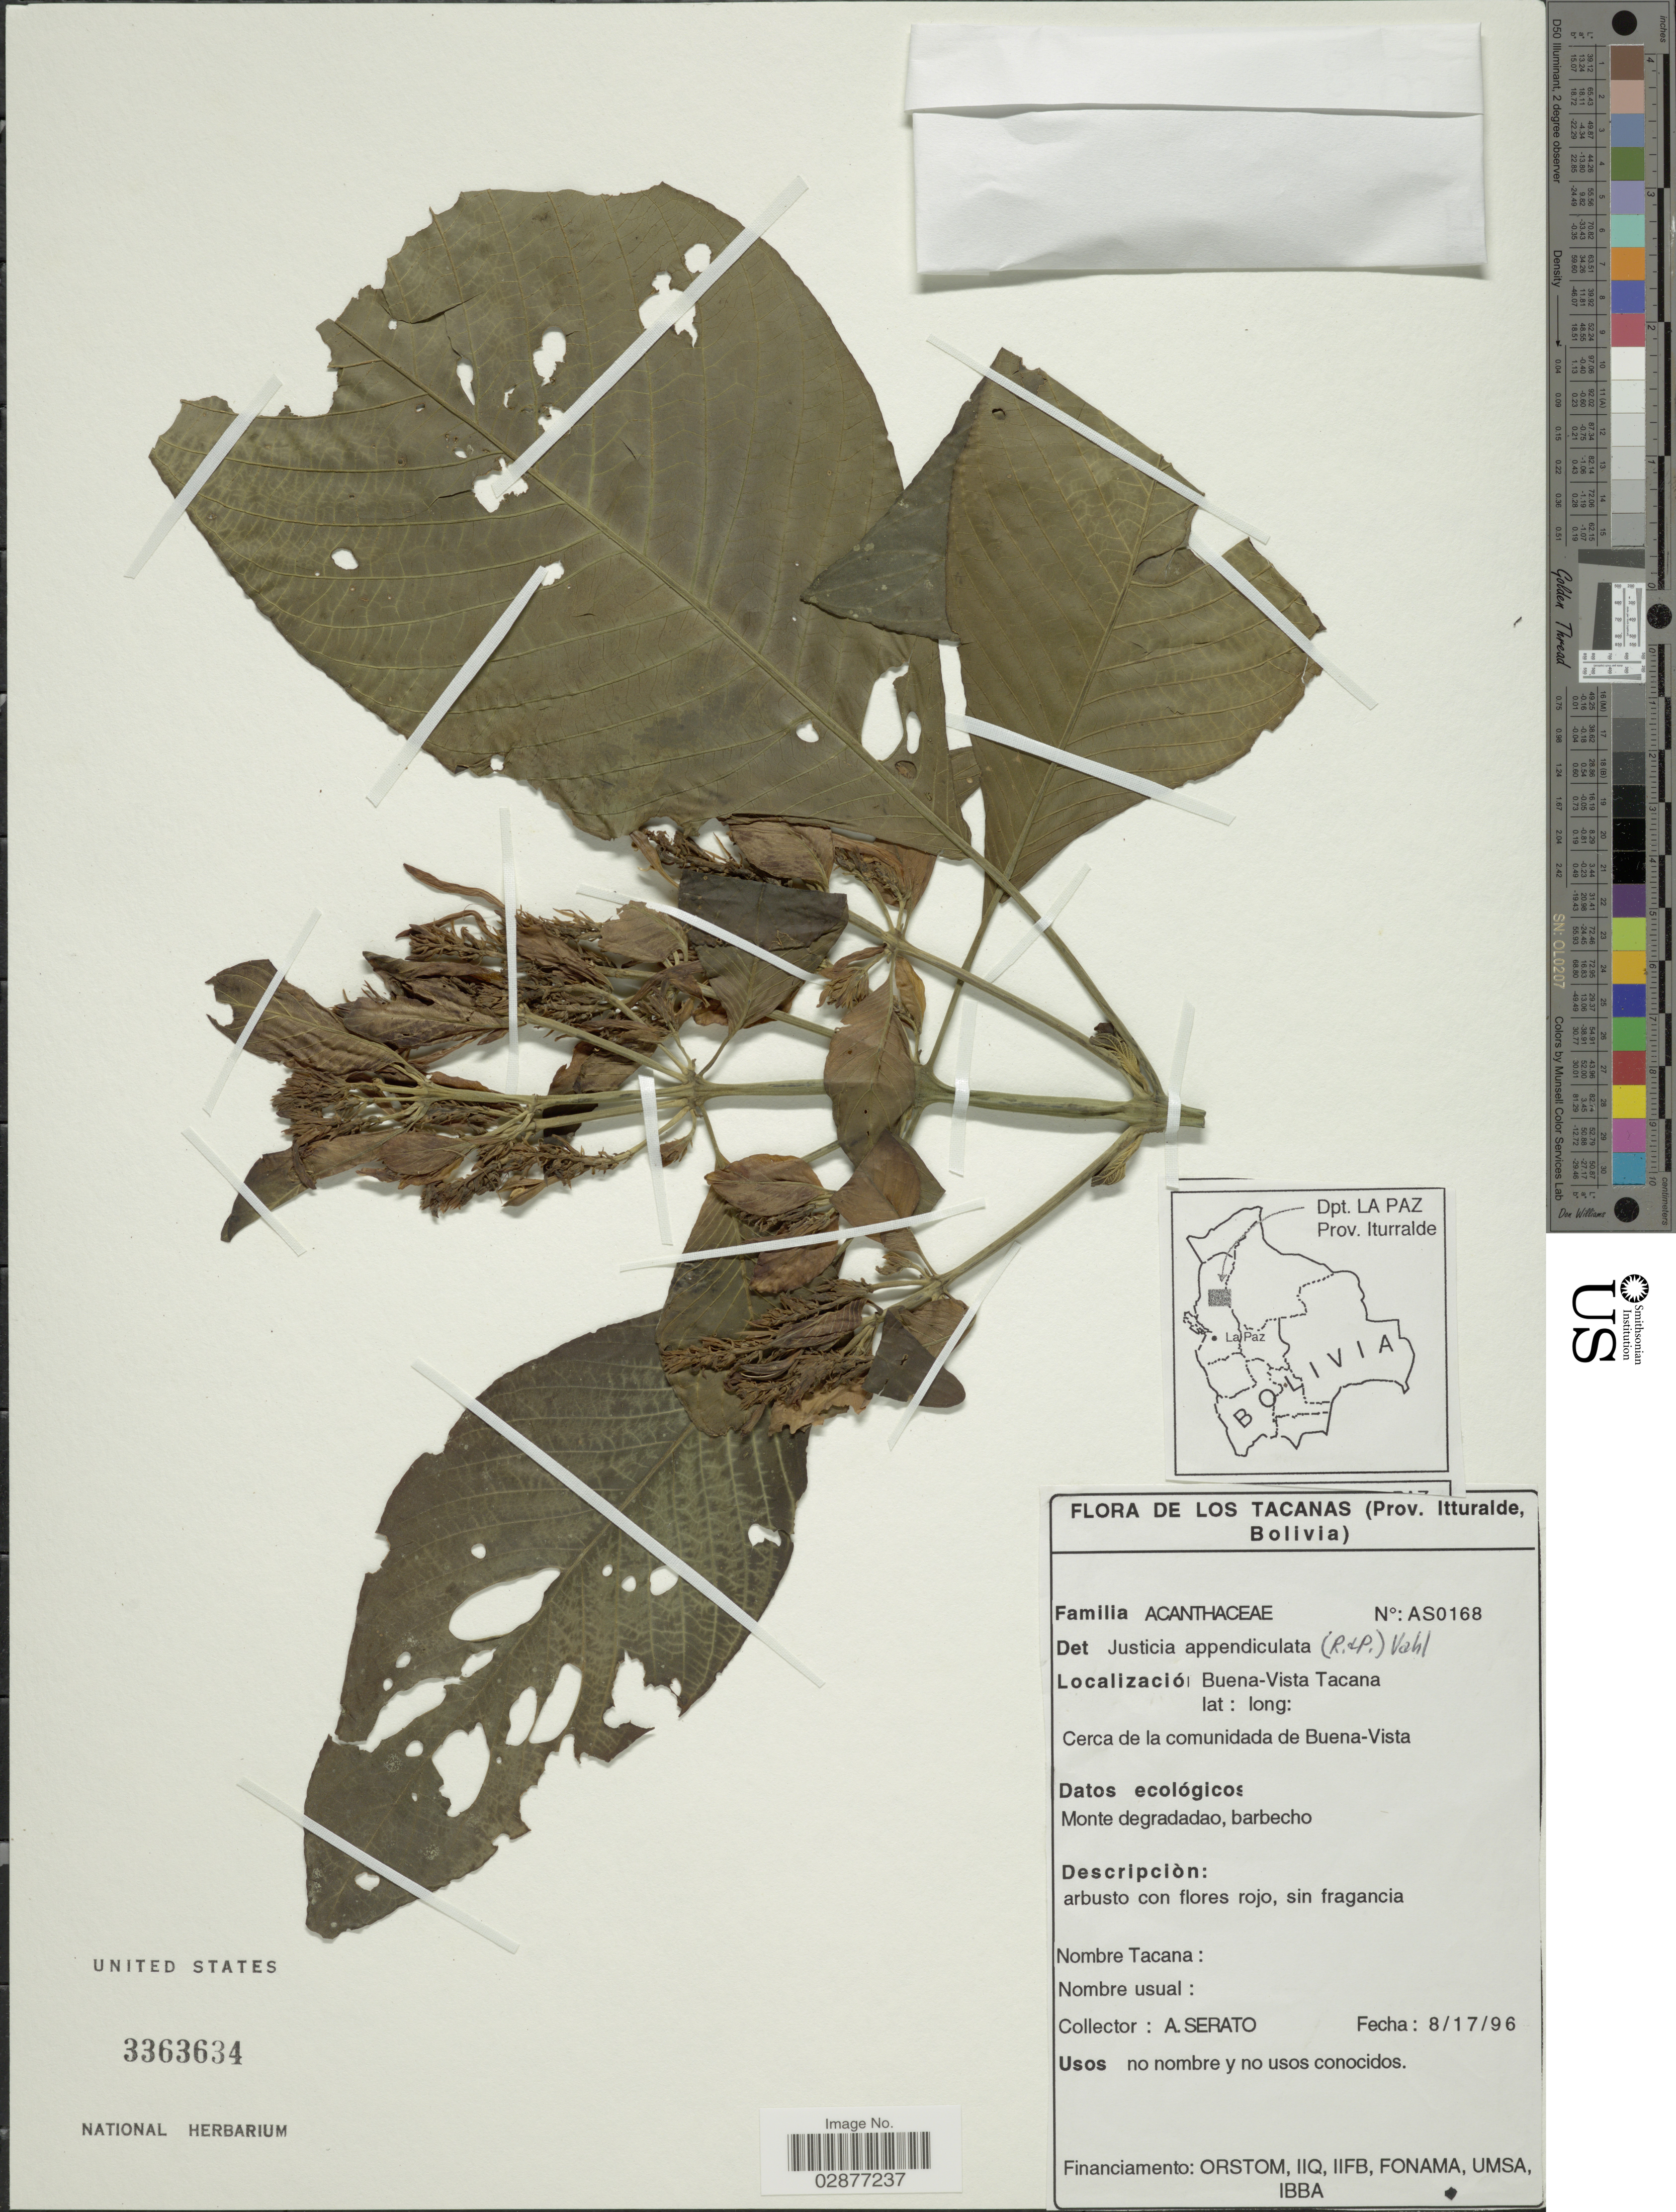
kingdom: Plantae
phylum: Tracheophyta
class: Magnoliopsida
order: Lamiales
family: Acanthaceae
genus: Justicia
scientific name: Justicia appendiculata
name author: (Ruiz & Pav.) Vahl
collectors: A. Serato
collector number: AS0168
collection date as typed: Transcribed d/m/y: 17/8/96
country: Bolivia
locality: Los Tacanas (Prov. Iturralde). Buena-Vista Tacana. Cerca de la comunidada de Buena-Vista.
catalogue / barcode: US 3363634